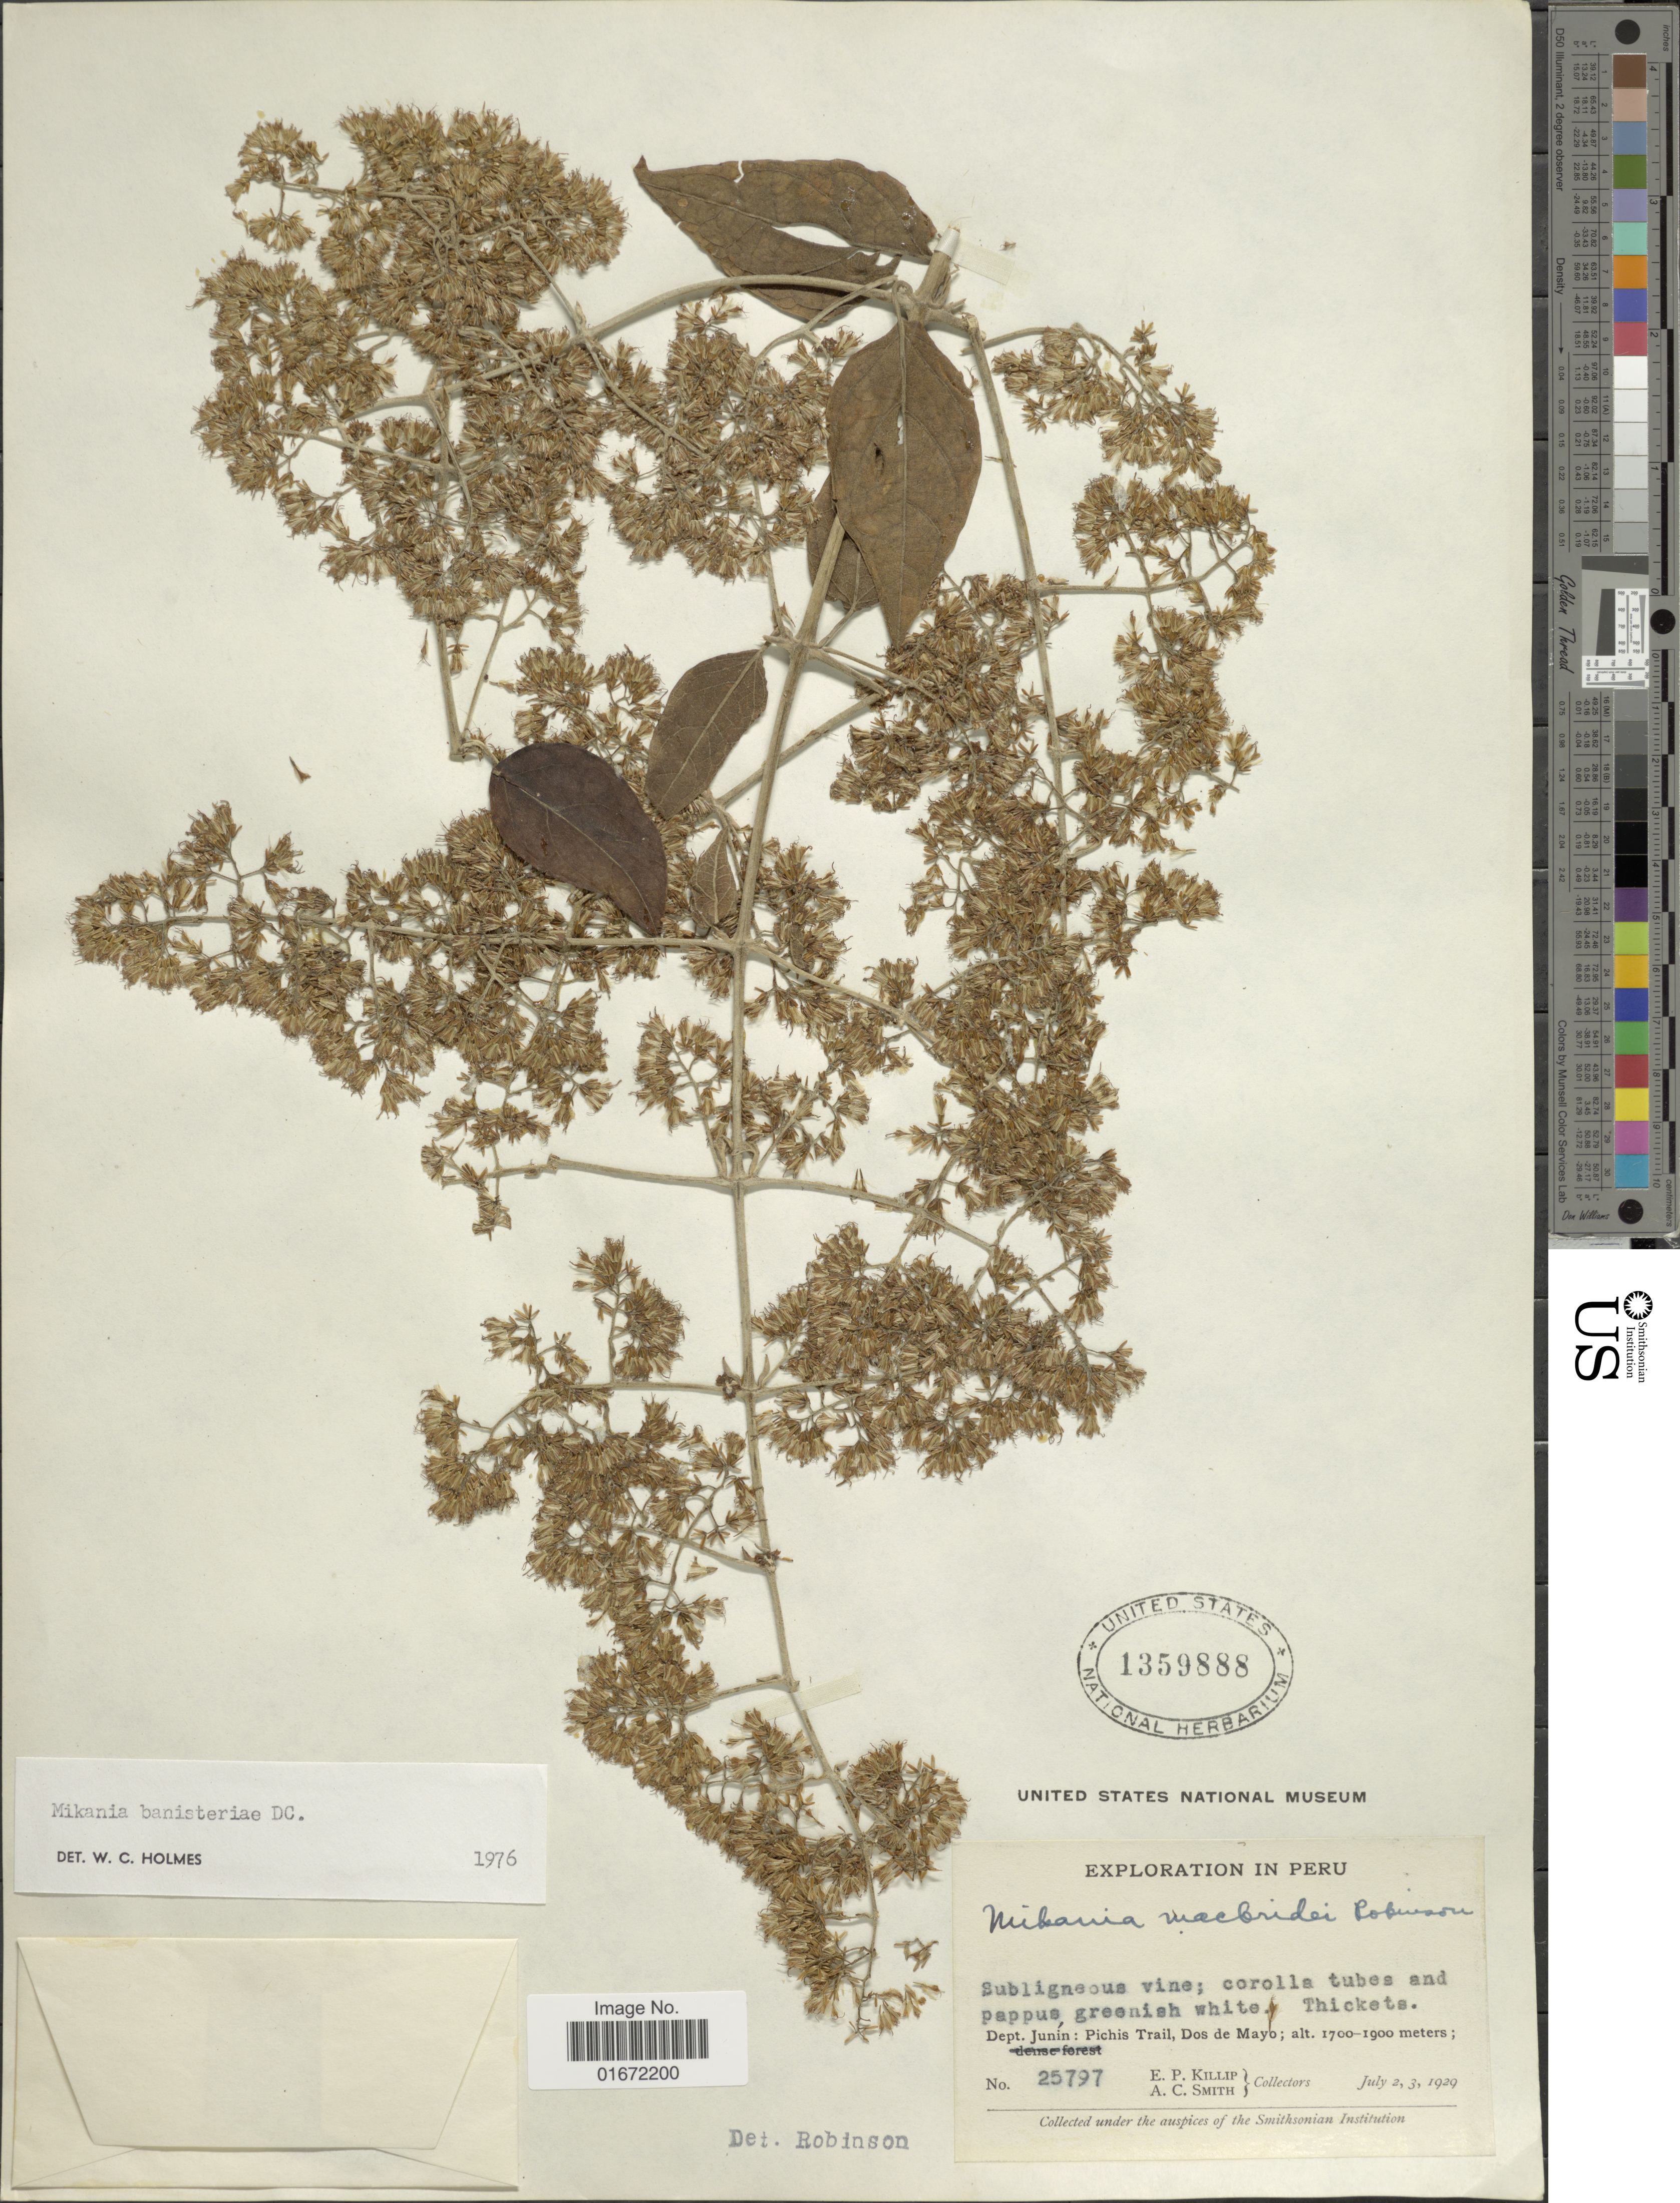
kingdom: Plantae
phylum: Tracheophyta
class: Magnoliopsida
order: Asterales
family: Asteraceae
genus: Mikania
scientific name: Mikania banisteriae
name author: DC.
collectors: E. P. Killip & A. C. Smith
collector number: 25797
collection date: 1929-07-02/1929-07-03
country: Peru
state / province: Junín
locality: Dept. Junín: Pichis Trail, Dos de Mayo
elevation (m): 1700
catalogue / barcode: US 1359888